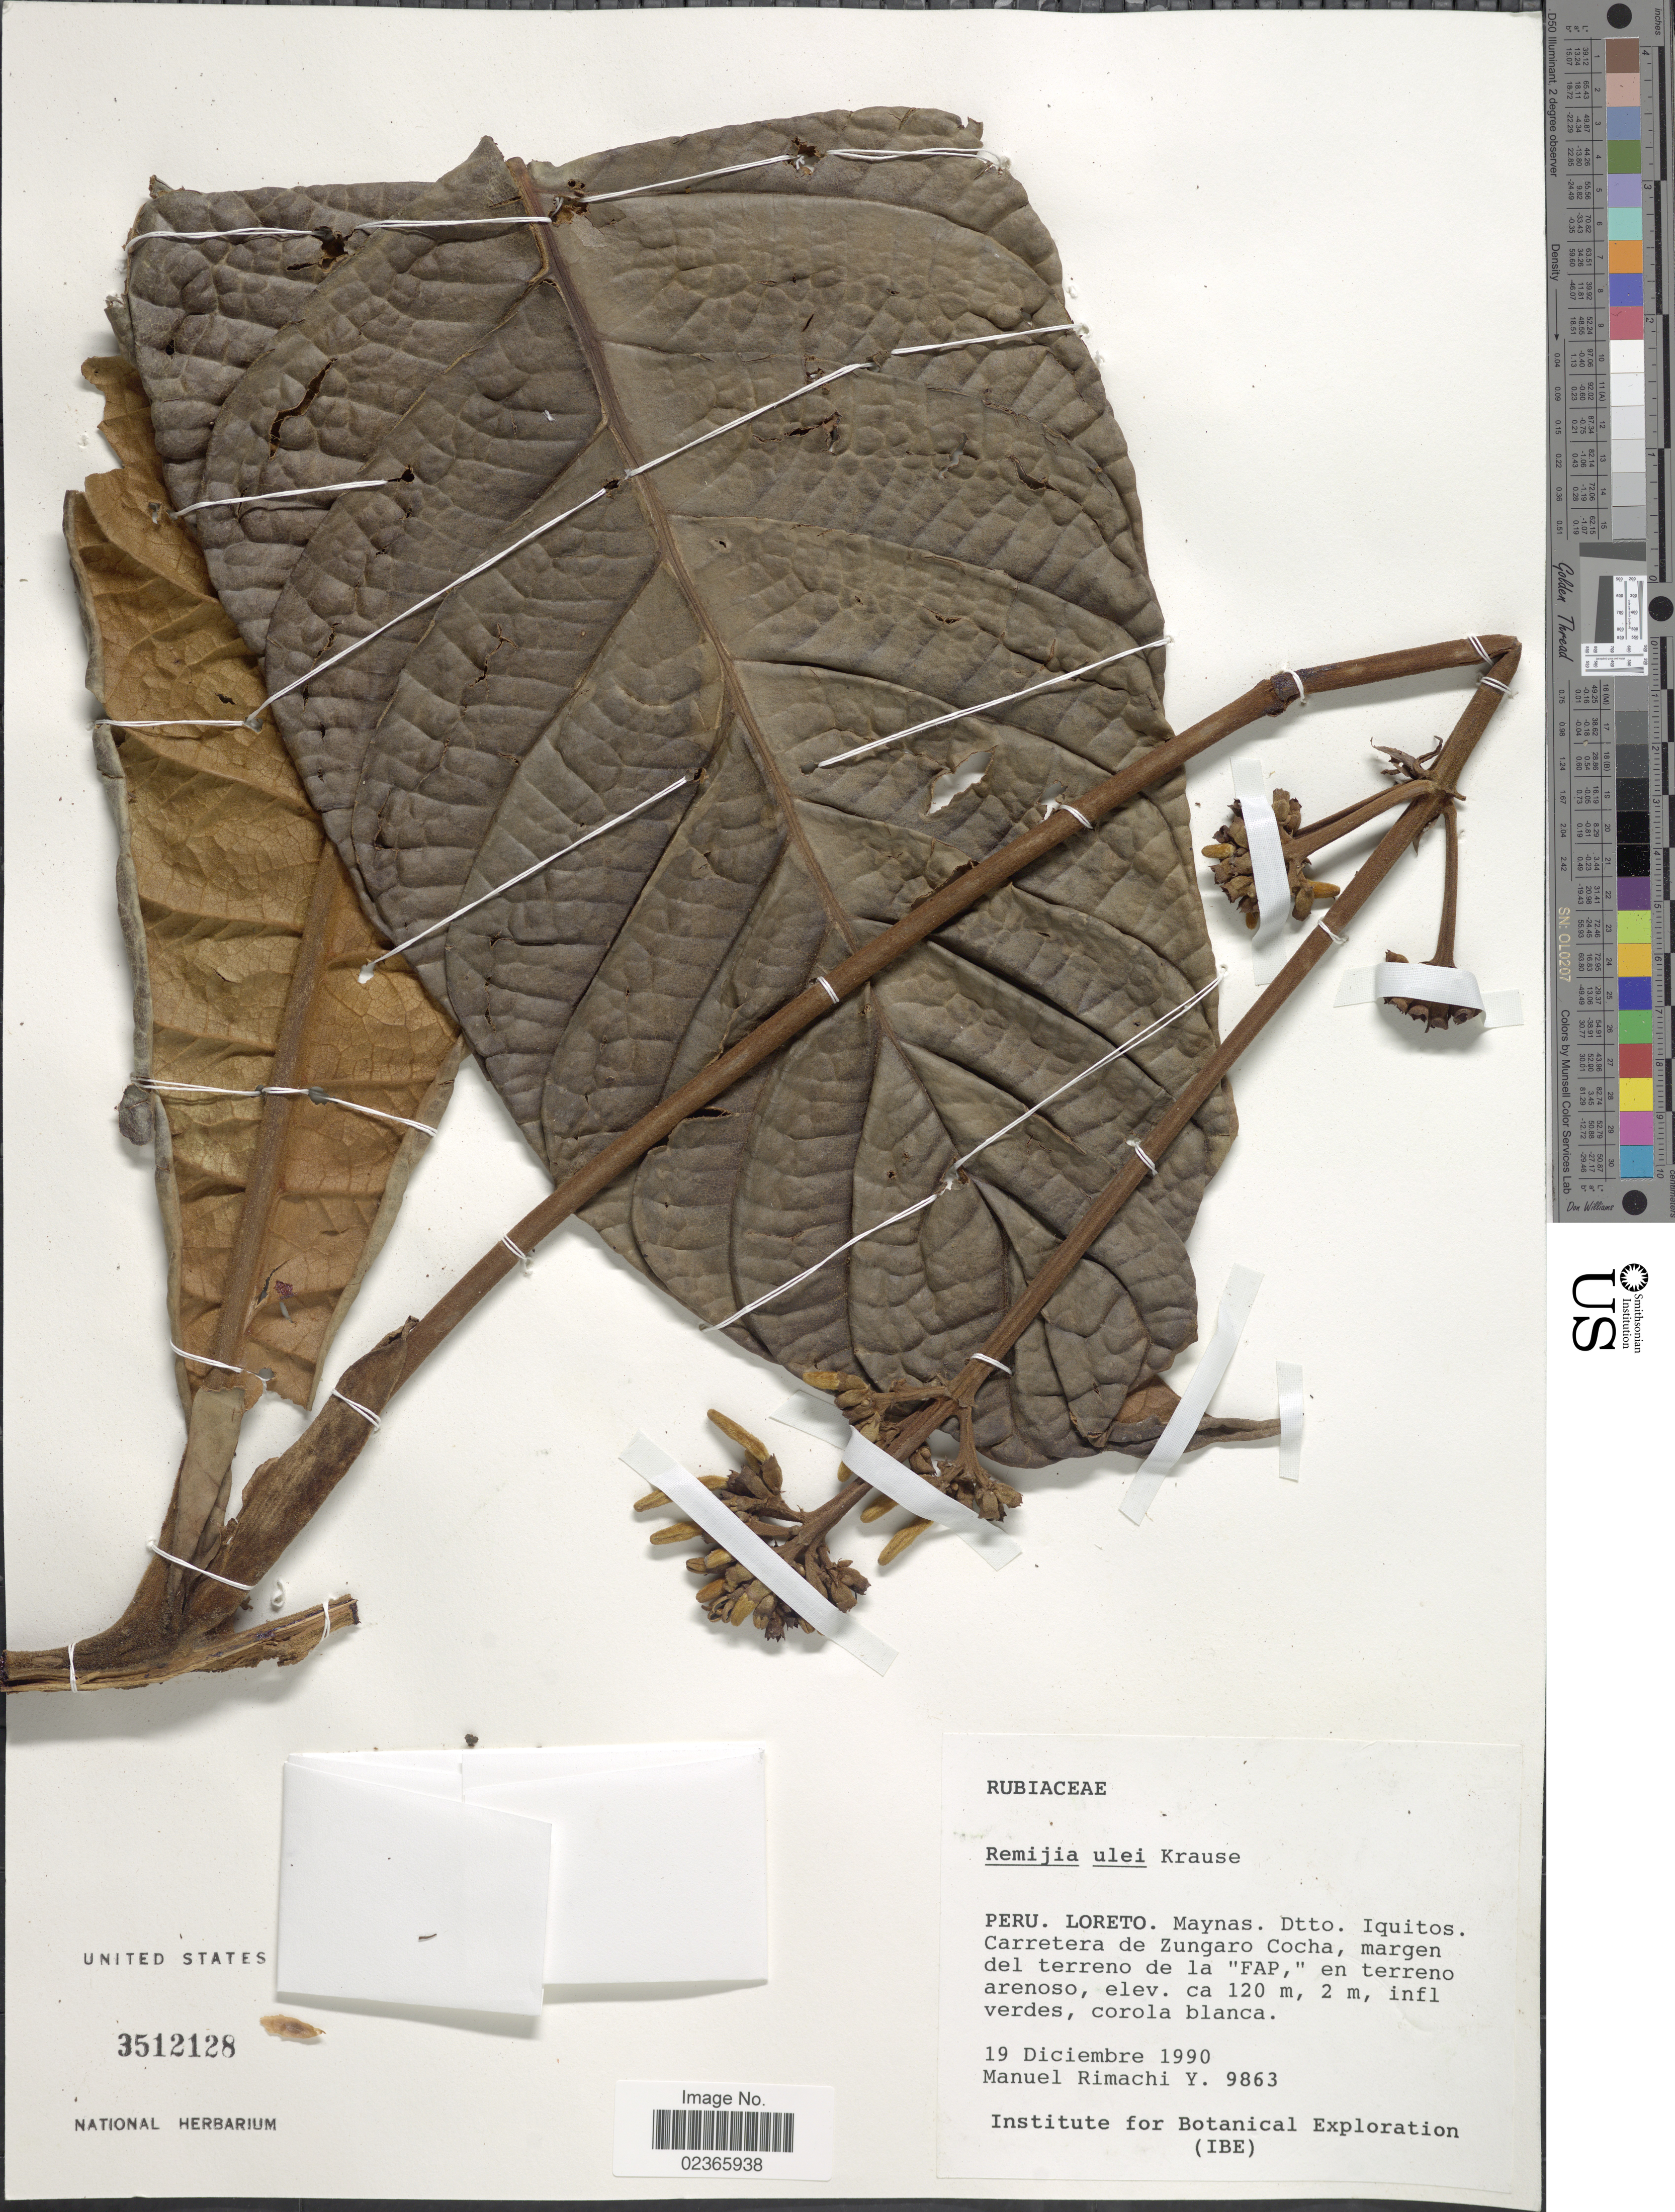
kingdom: Plantae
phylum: Tracheophyta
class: Magnoliopsida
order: Gentianales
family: Rubiaceae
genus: Remijia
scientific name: Remijia ulei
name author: K. Krause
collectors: M. Rimachi Y.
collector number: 9863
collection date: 1990-12-19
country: Peru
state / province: Loreto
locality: Peru. Loreto. Maynas. Dtto. Iquitos. Carreteras de Zungaro Cocha, margen del terreno de la "FAP," en terreno arenoso.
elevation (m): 120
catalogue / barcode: US 3512128